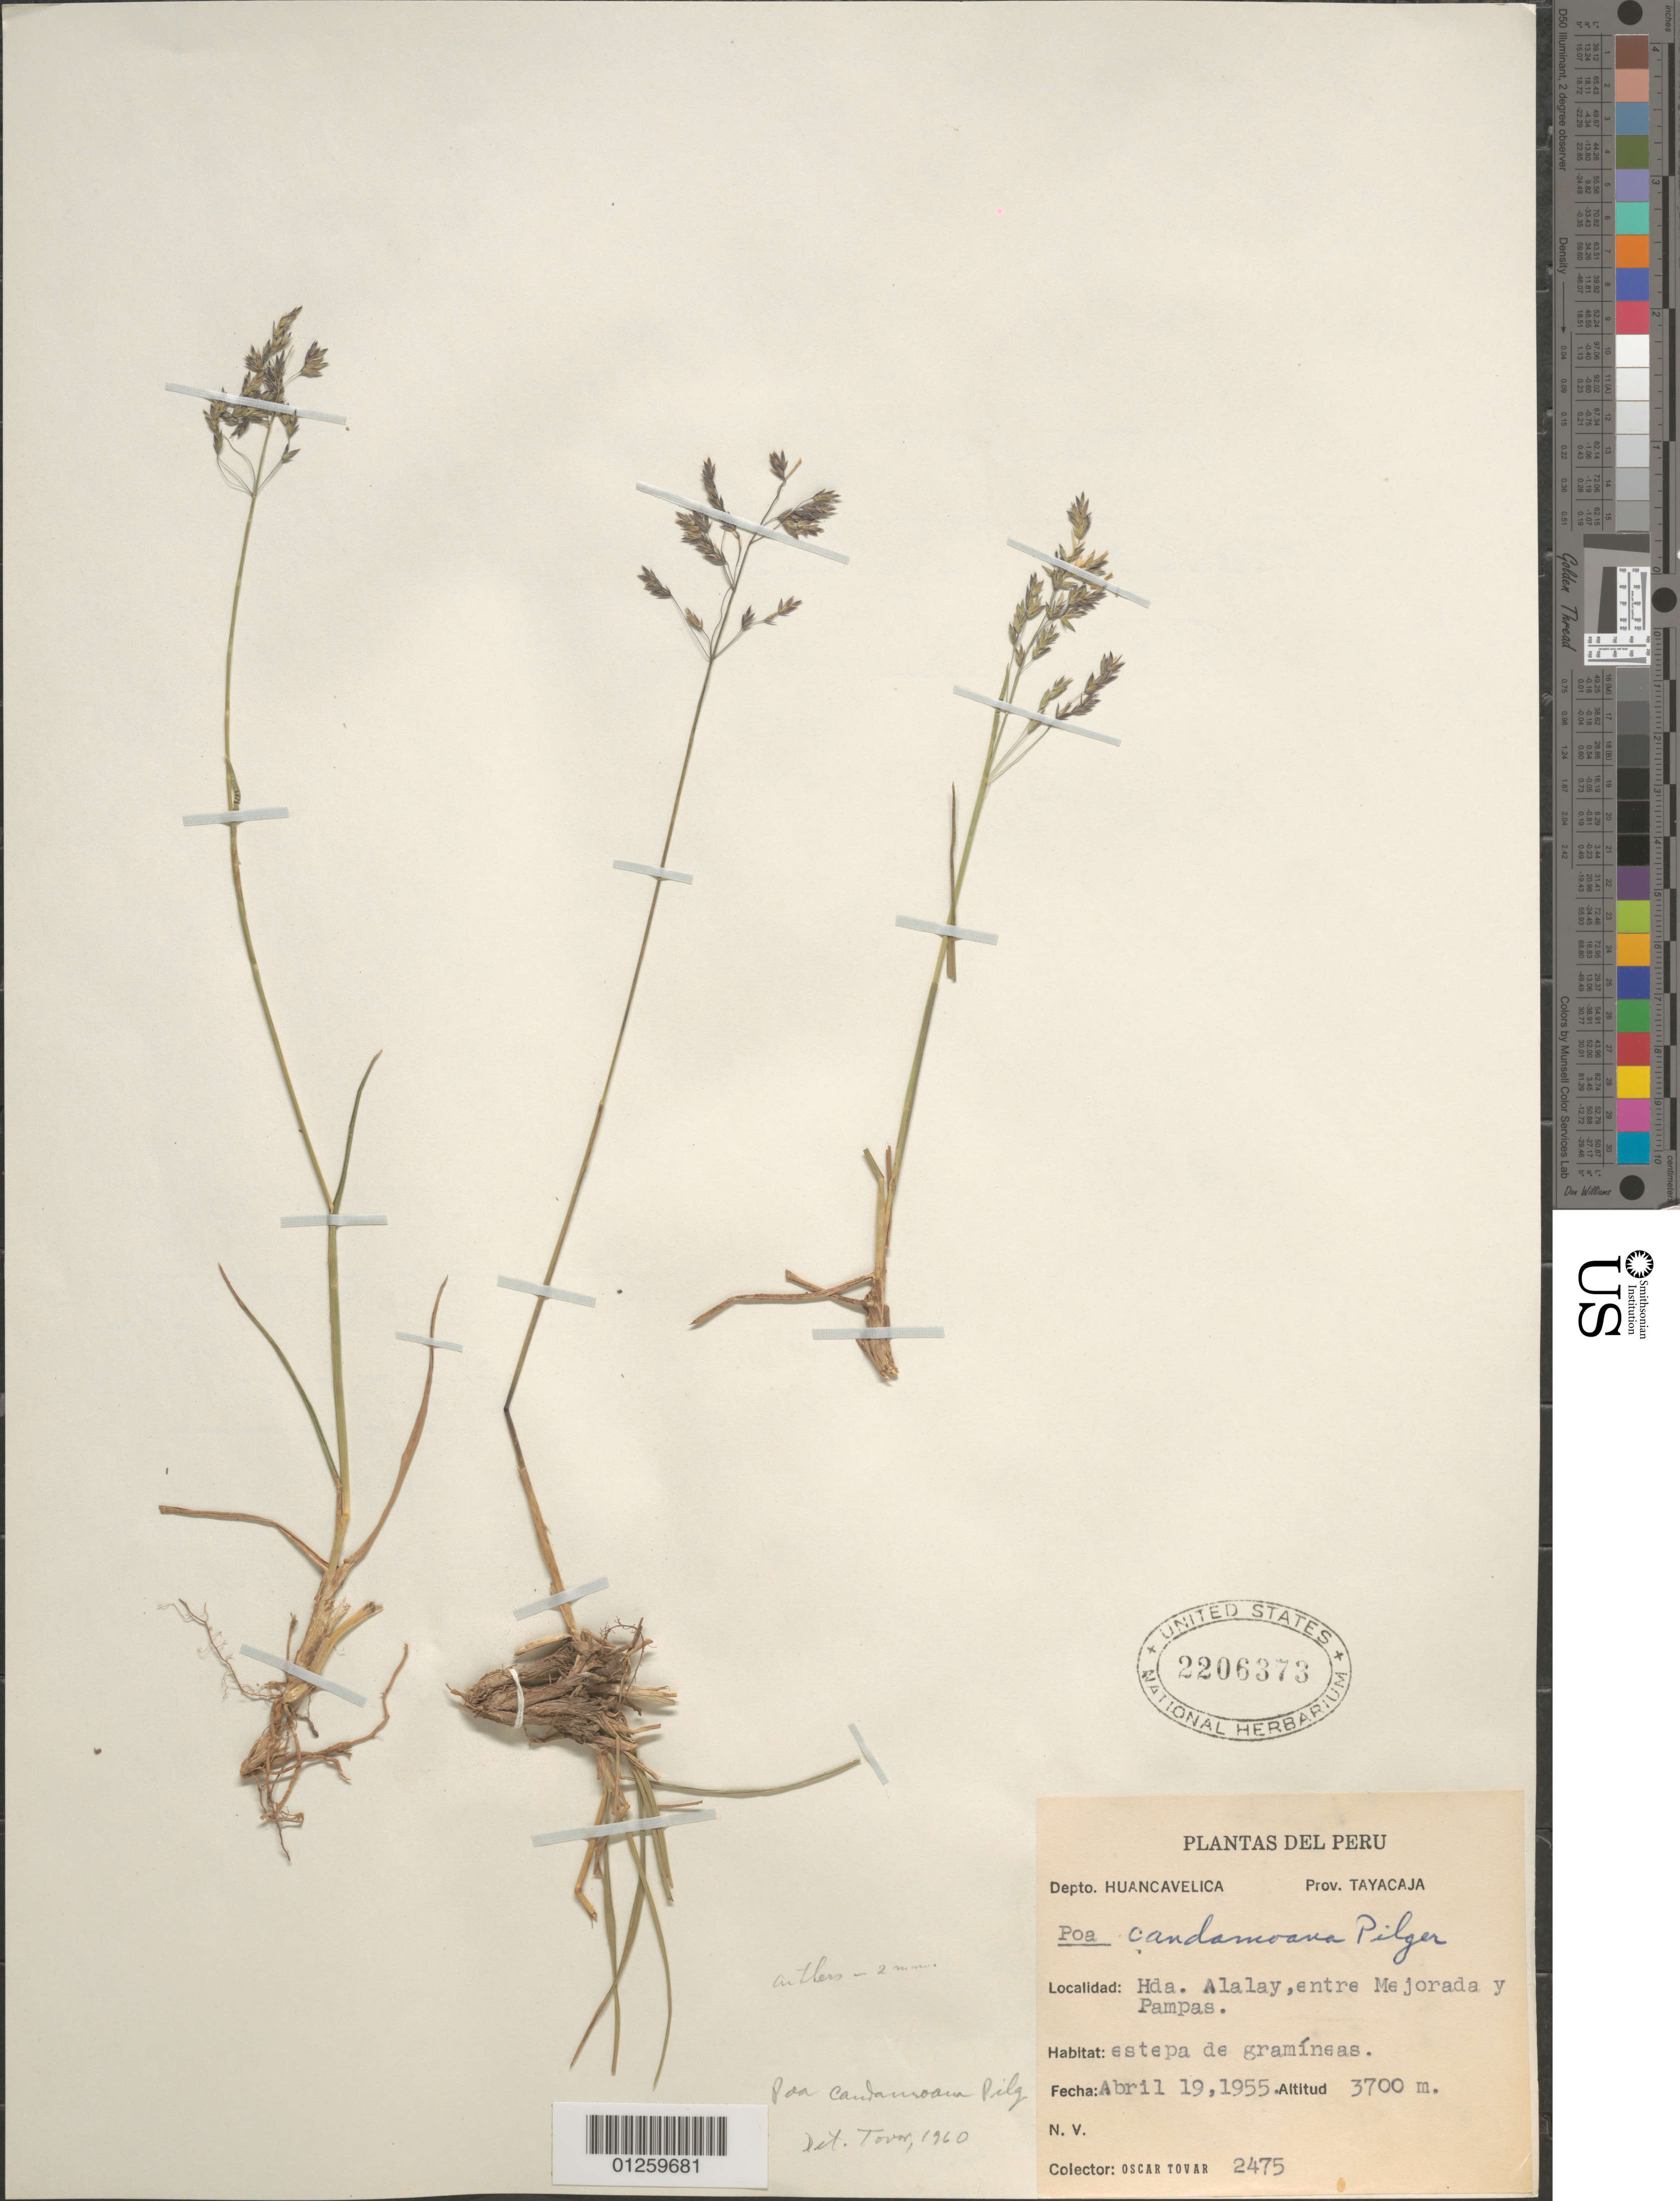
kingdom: Plantae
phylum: Tracheophyta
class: Liliopsida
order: Poales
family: Poaceae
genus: Poa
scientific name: Poa candamoana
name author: Pilg.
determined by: Soreng, Robert J., Research Associate (BOT), Smithsonian Institution - National Museum of Natural History (UNITED STATES)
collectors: Ó. Tovar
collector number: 2475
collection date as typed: abril 19, 1955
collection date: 1955-04-19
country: Peru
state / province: Huancavelica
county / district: Tayacaja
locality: Hda. Alalay, entre Mejorada y Pampas.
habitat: estepa de gramineas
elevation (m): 3700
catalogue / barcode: US 2206373